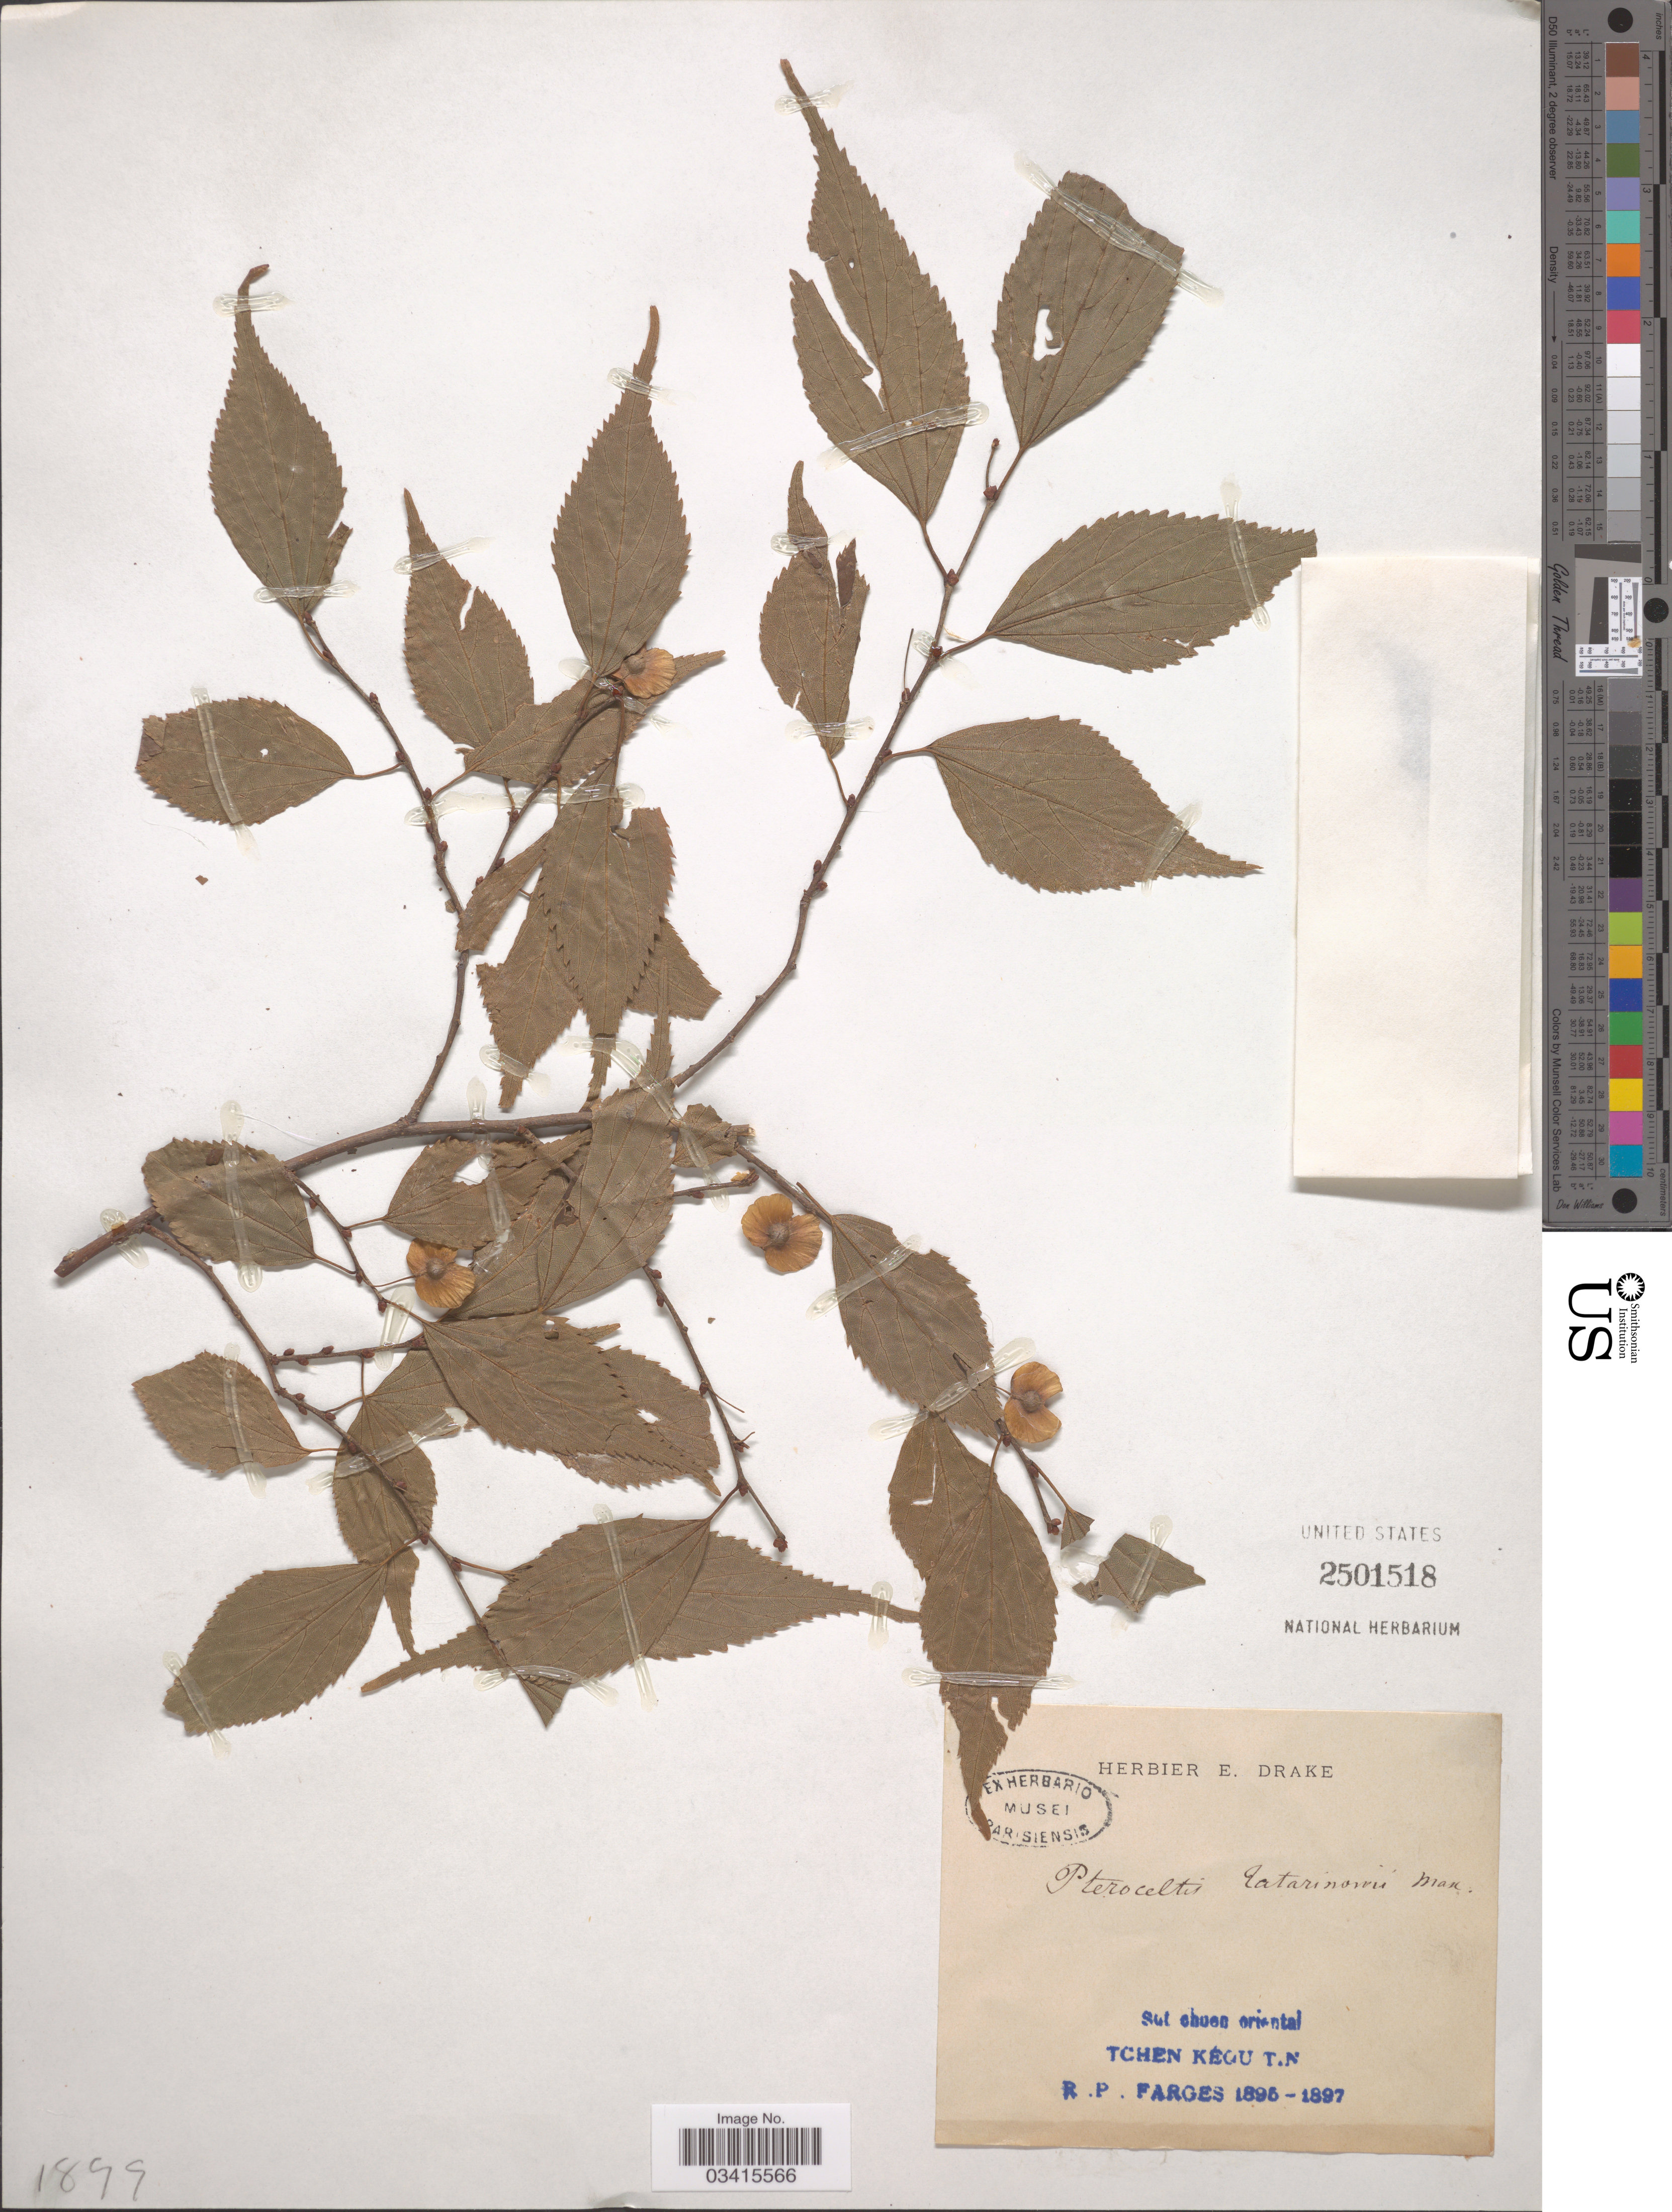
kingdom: Plantae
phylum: Tracheophyta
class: Magnoliopsida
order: Rosales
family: Cannabaceae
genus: Pteroceltis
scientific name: Pteroceltis tatarinowii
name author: Maxim.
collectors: R. Farges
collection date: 1895/1897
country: China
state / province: Sichuan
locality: Sut chuen oriental. Tchen Kéou T.N.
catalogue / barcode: US 2501518